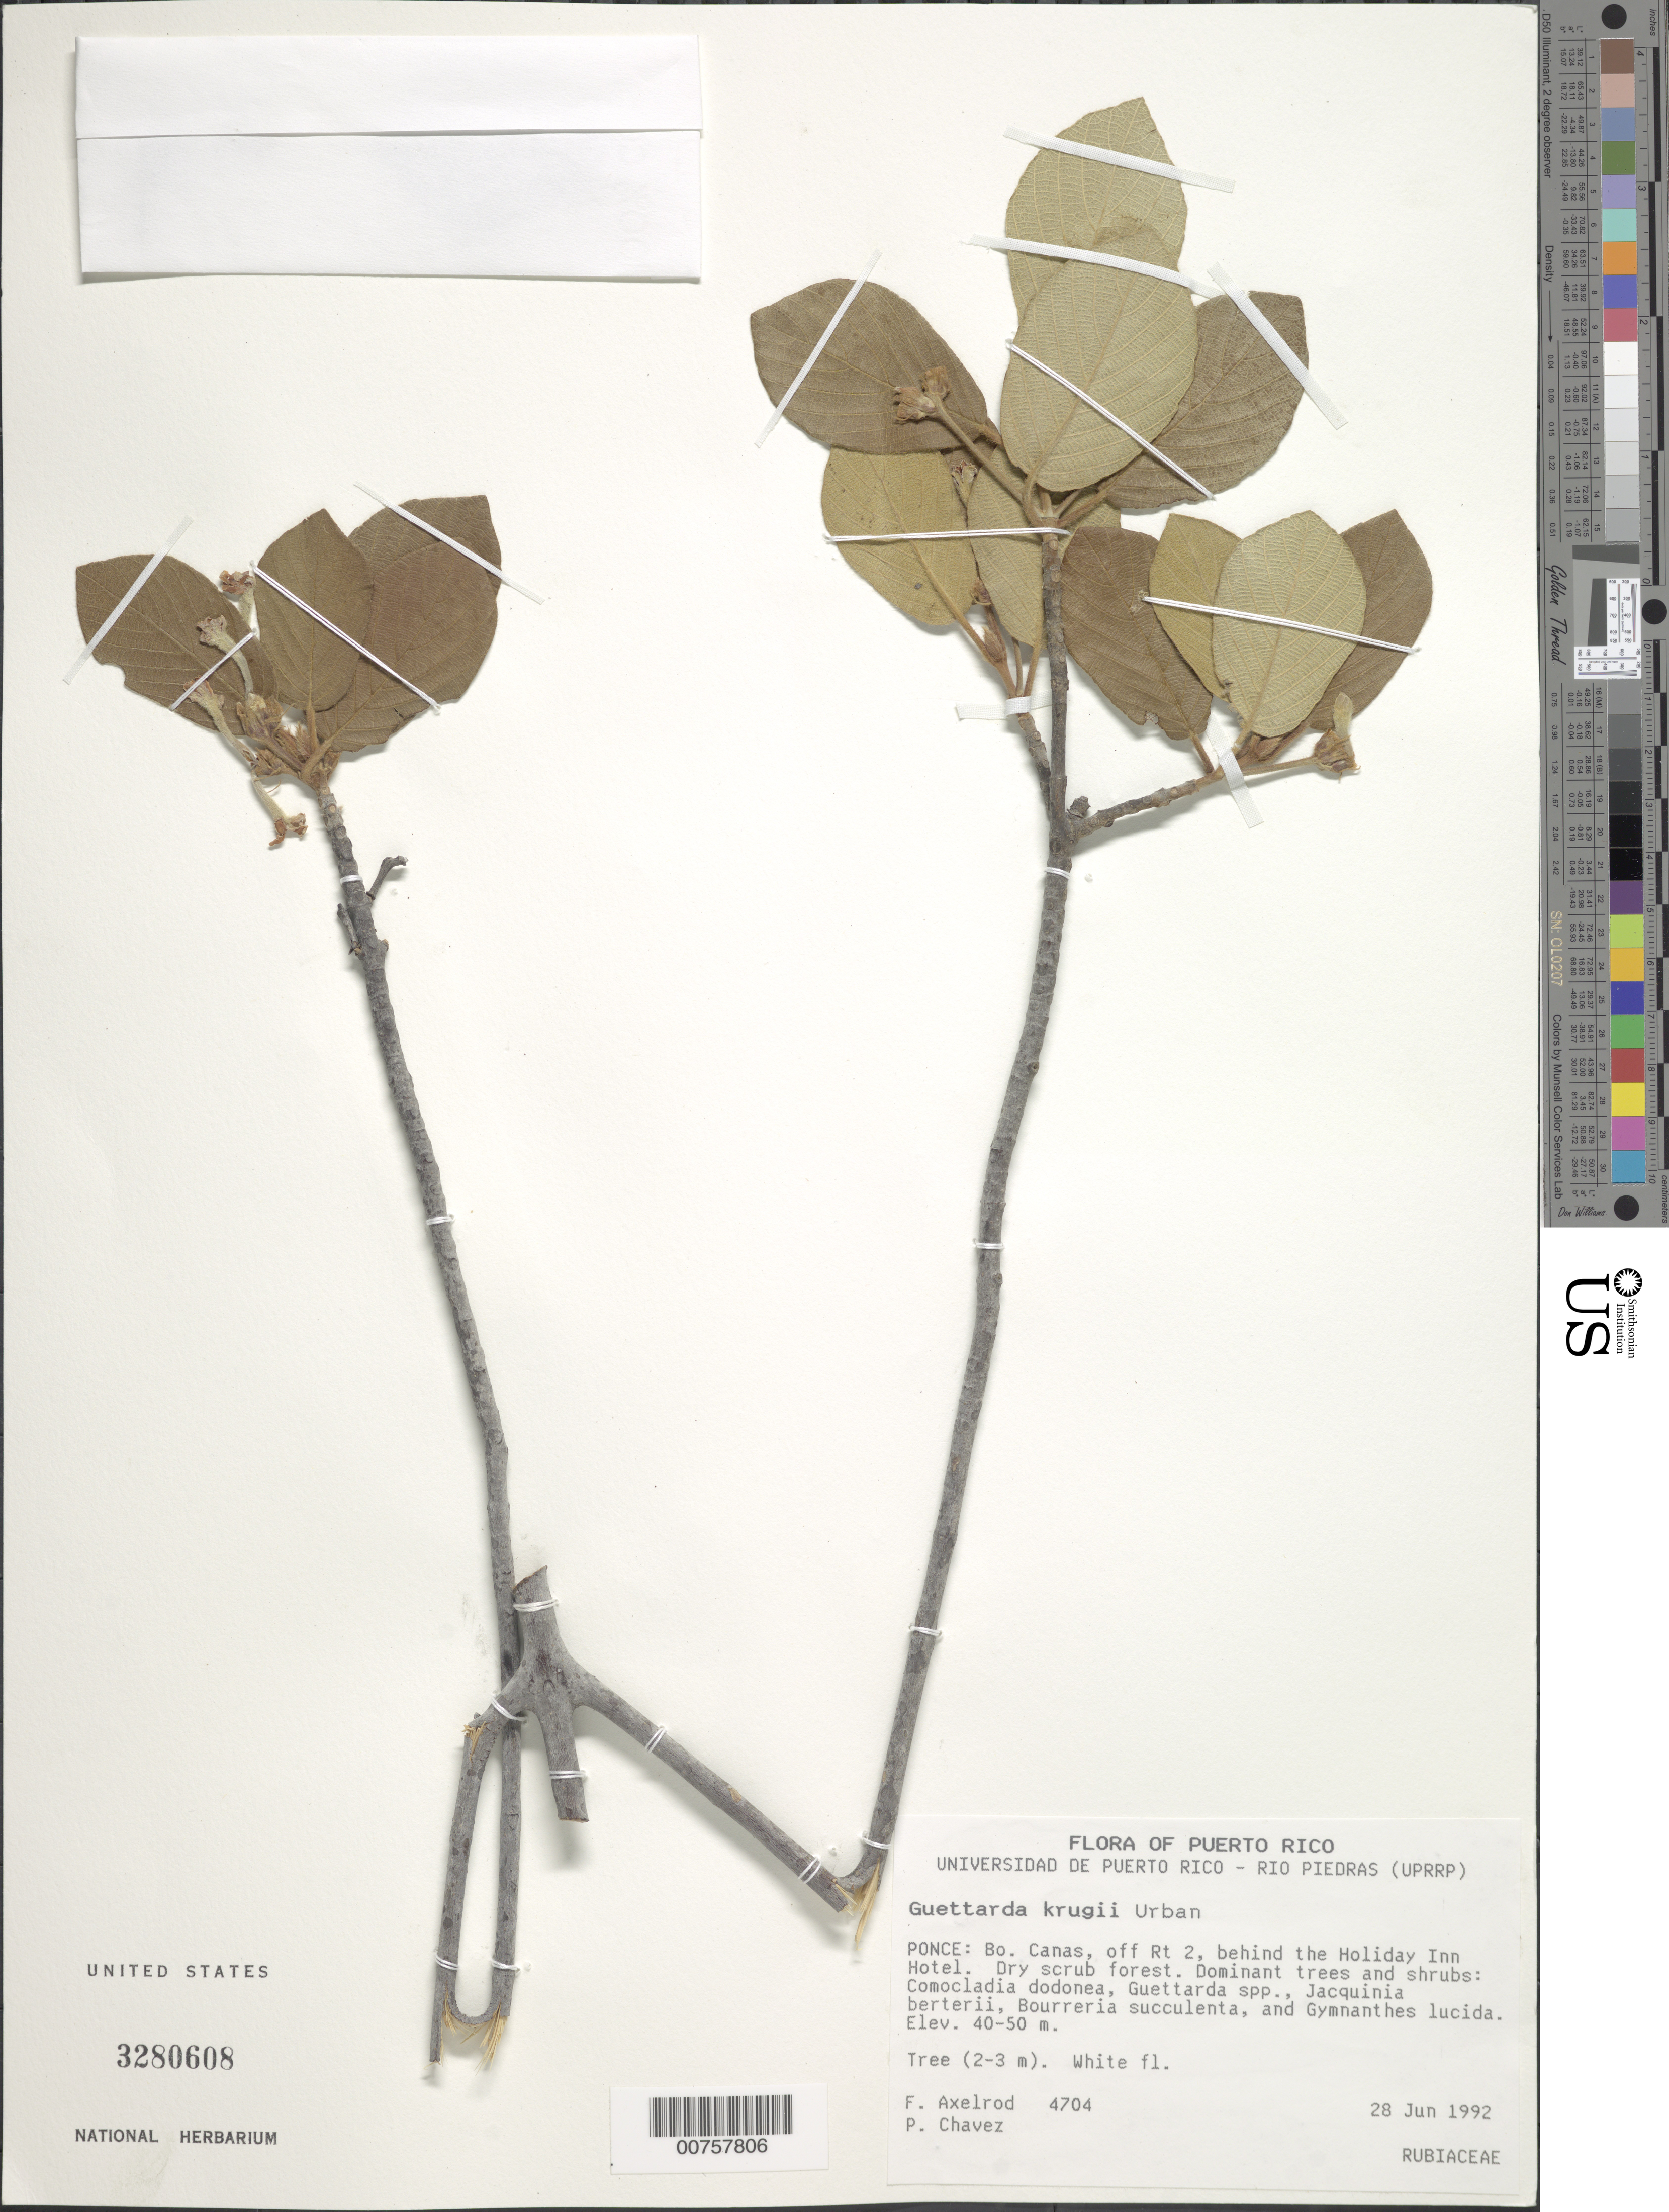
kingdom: Plantae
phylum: Tracheophyta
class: Magnoliopsida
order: Gentianales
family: Rubiaceae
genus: Guettarda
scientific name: Guettarda krugii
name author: Urb.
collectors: F. S. Axelrod & P. Chavez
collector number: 4704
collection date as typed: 28 Jun 1992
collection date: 1992-06-28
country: Puerto Rico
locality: Ponce: Bo. Canas, off Rt. 2, behind the Holiday Inn Hotel.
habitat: Dry scrub forest.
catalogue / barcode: US 3280608